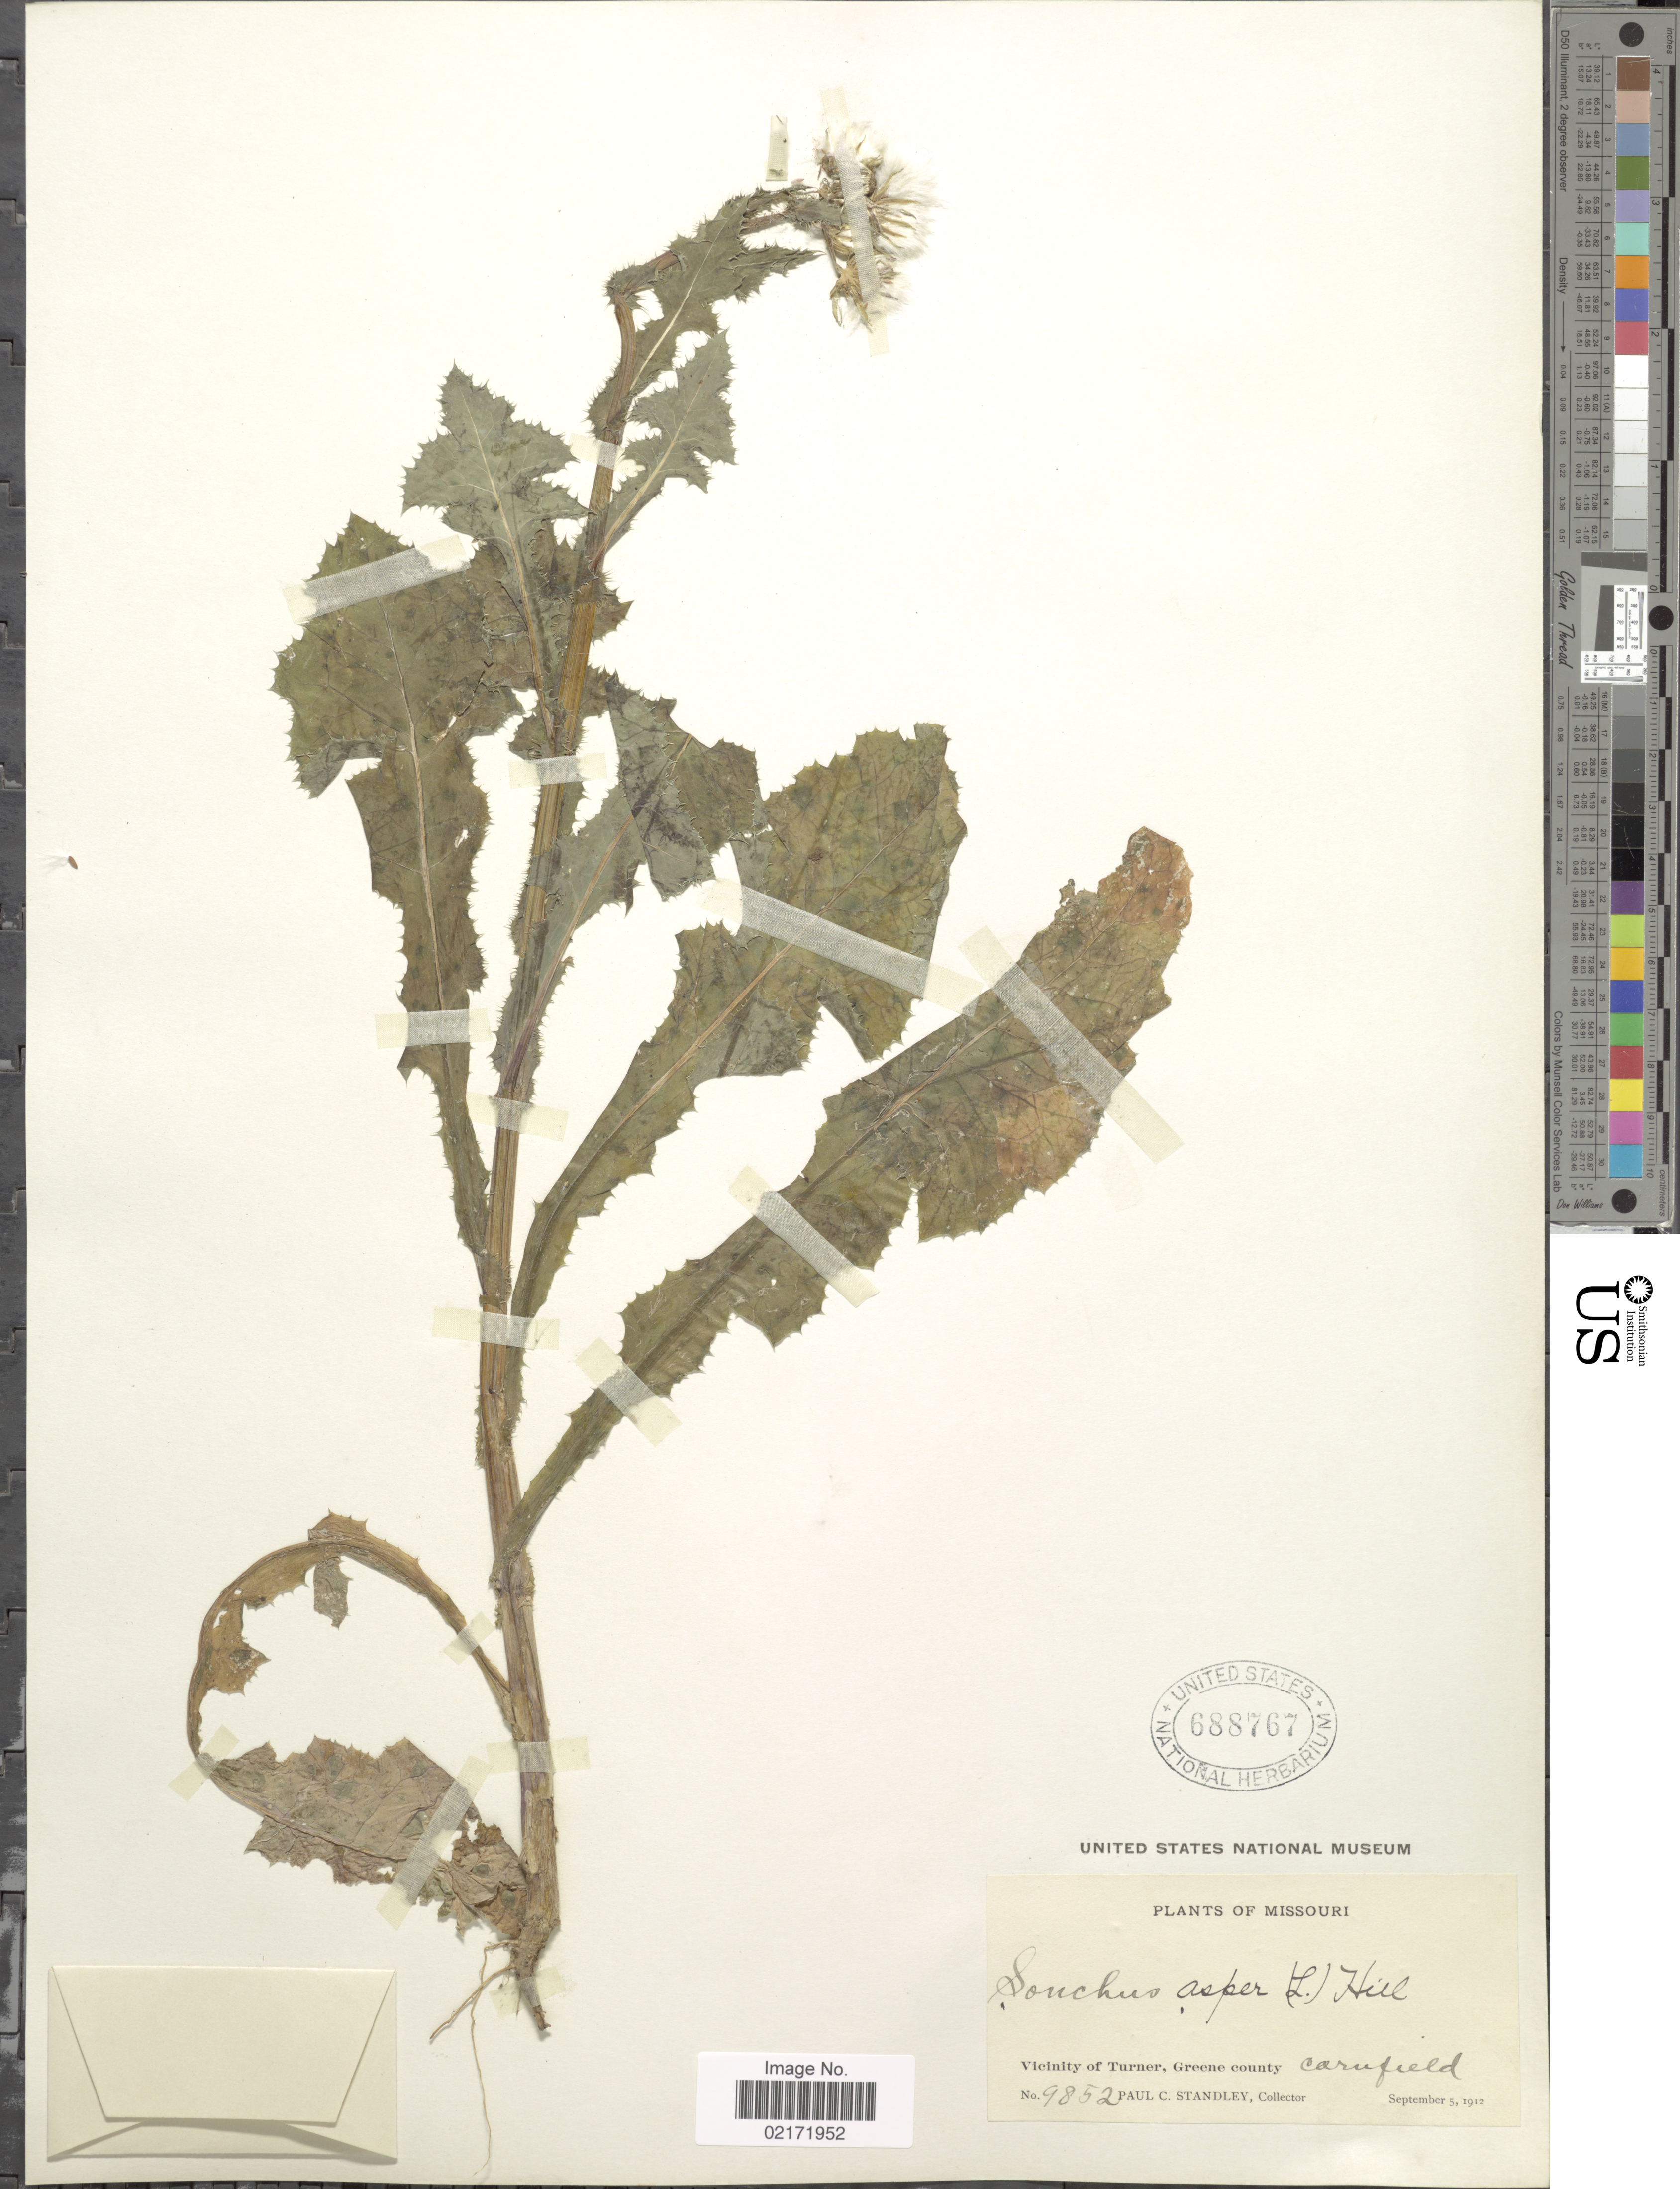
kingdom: Plantae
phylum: Tracheophyta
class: Magnoliopsida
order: Asterales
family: Asteraceae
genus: Sonchus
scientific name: Sonchus asper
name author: (L.) Hill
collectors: P. C. Standley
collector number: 9852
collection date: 1912-09-05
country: United States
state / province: Missouri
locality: Vicinity of Turner, Greene county, cornfield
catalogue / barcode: US 688767